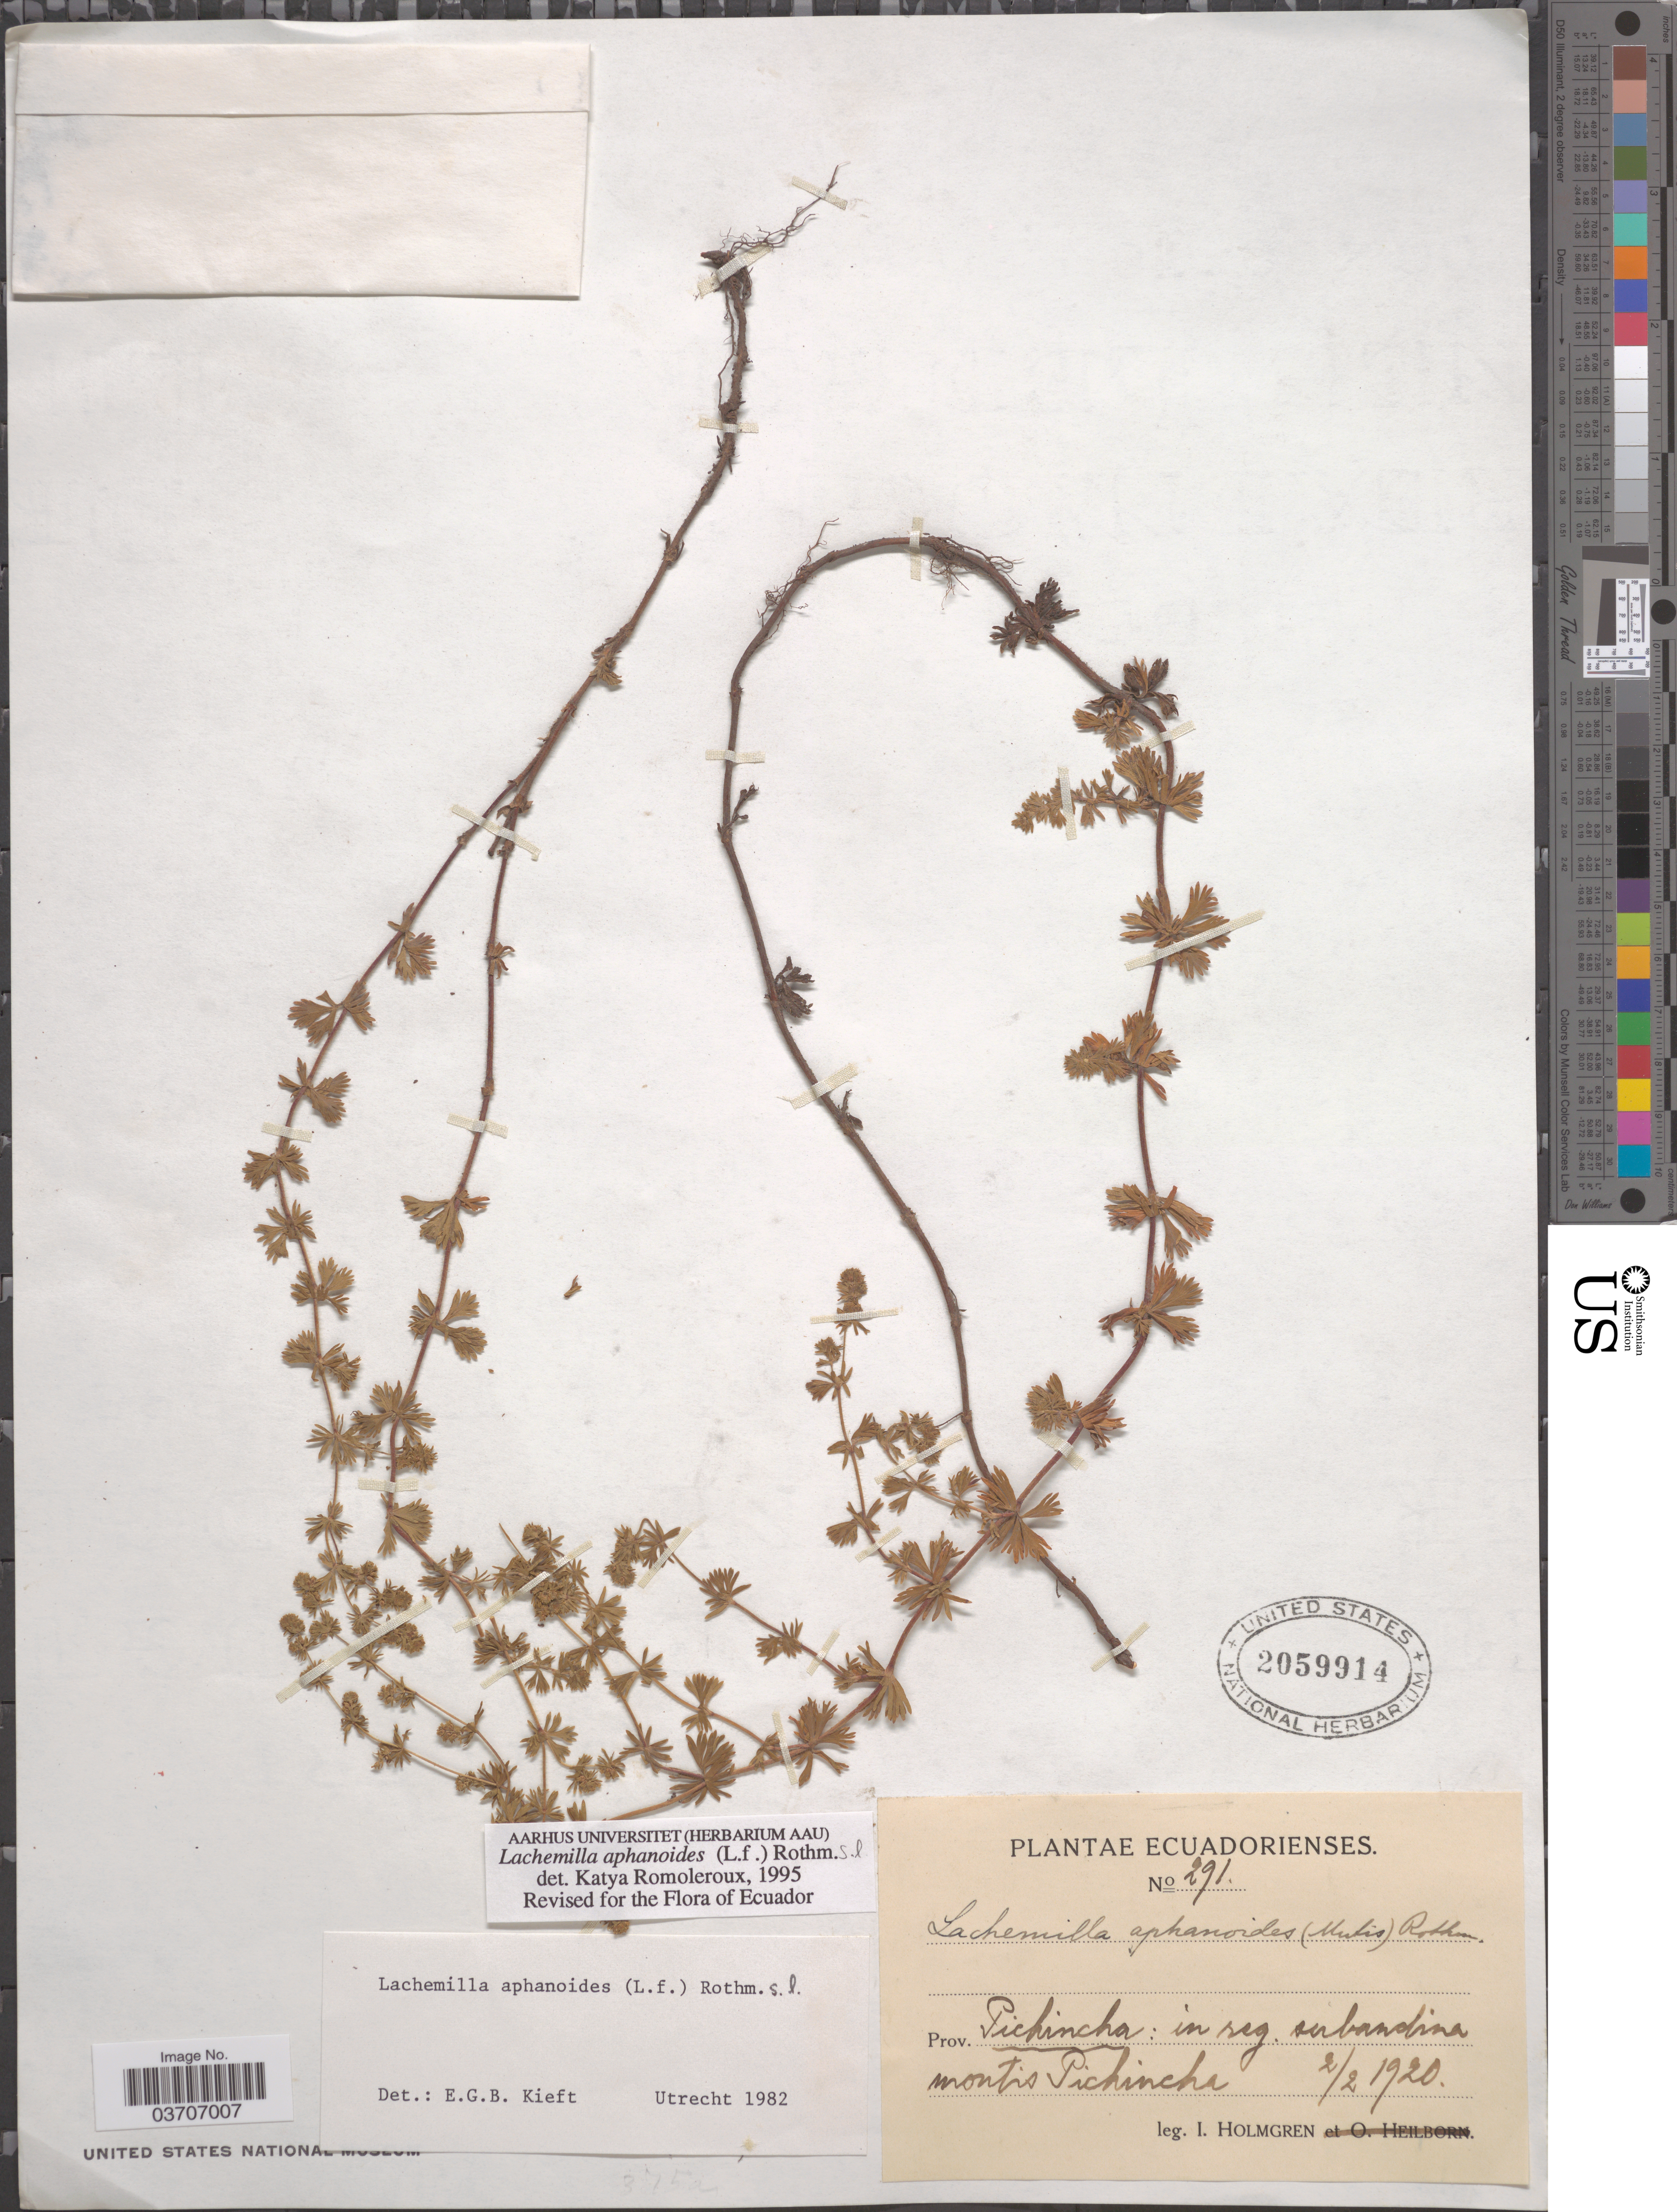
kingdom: Plantae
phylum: Tracheophyta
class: Magnoliopsida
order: Rosales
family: Rosaceae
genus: Lachemilla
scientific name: Lachemilla aphanoides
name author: (Mutis ex L. f.) Rothm.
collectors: I. Holmgren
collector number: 291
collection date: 1920-02-02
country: Ecuador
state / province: Pichincha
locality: In reg. subandina montis Pichincha.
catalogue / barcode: US 2059914